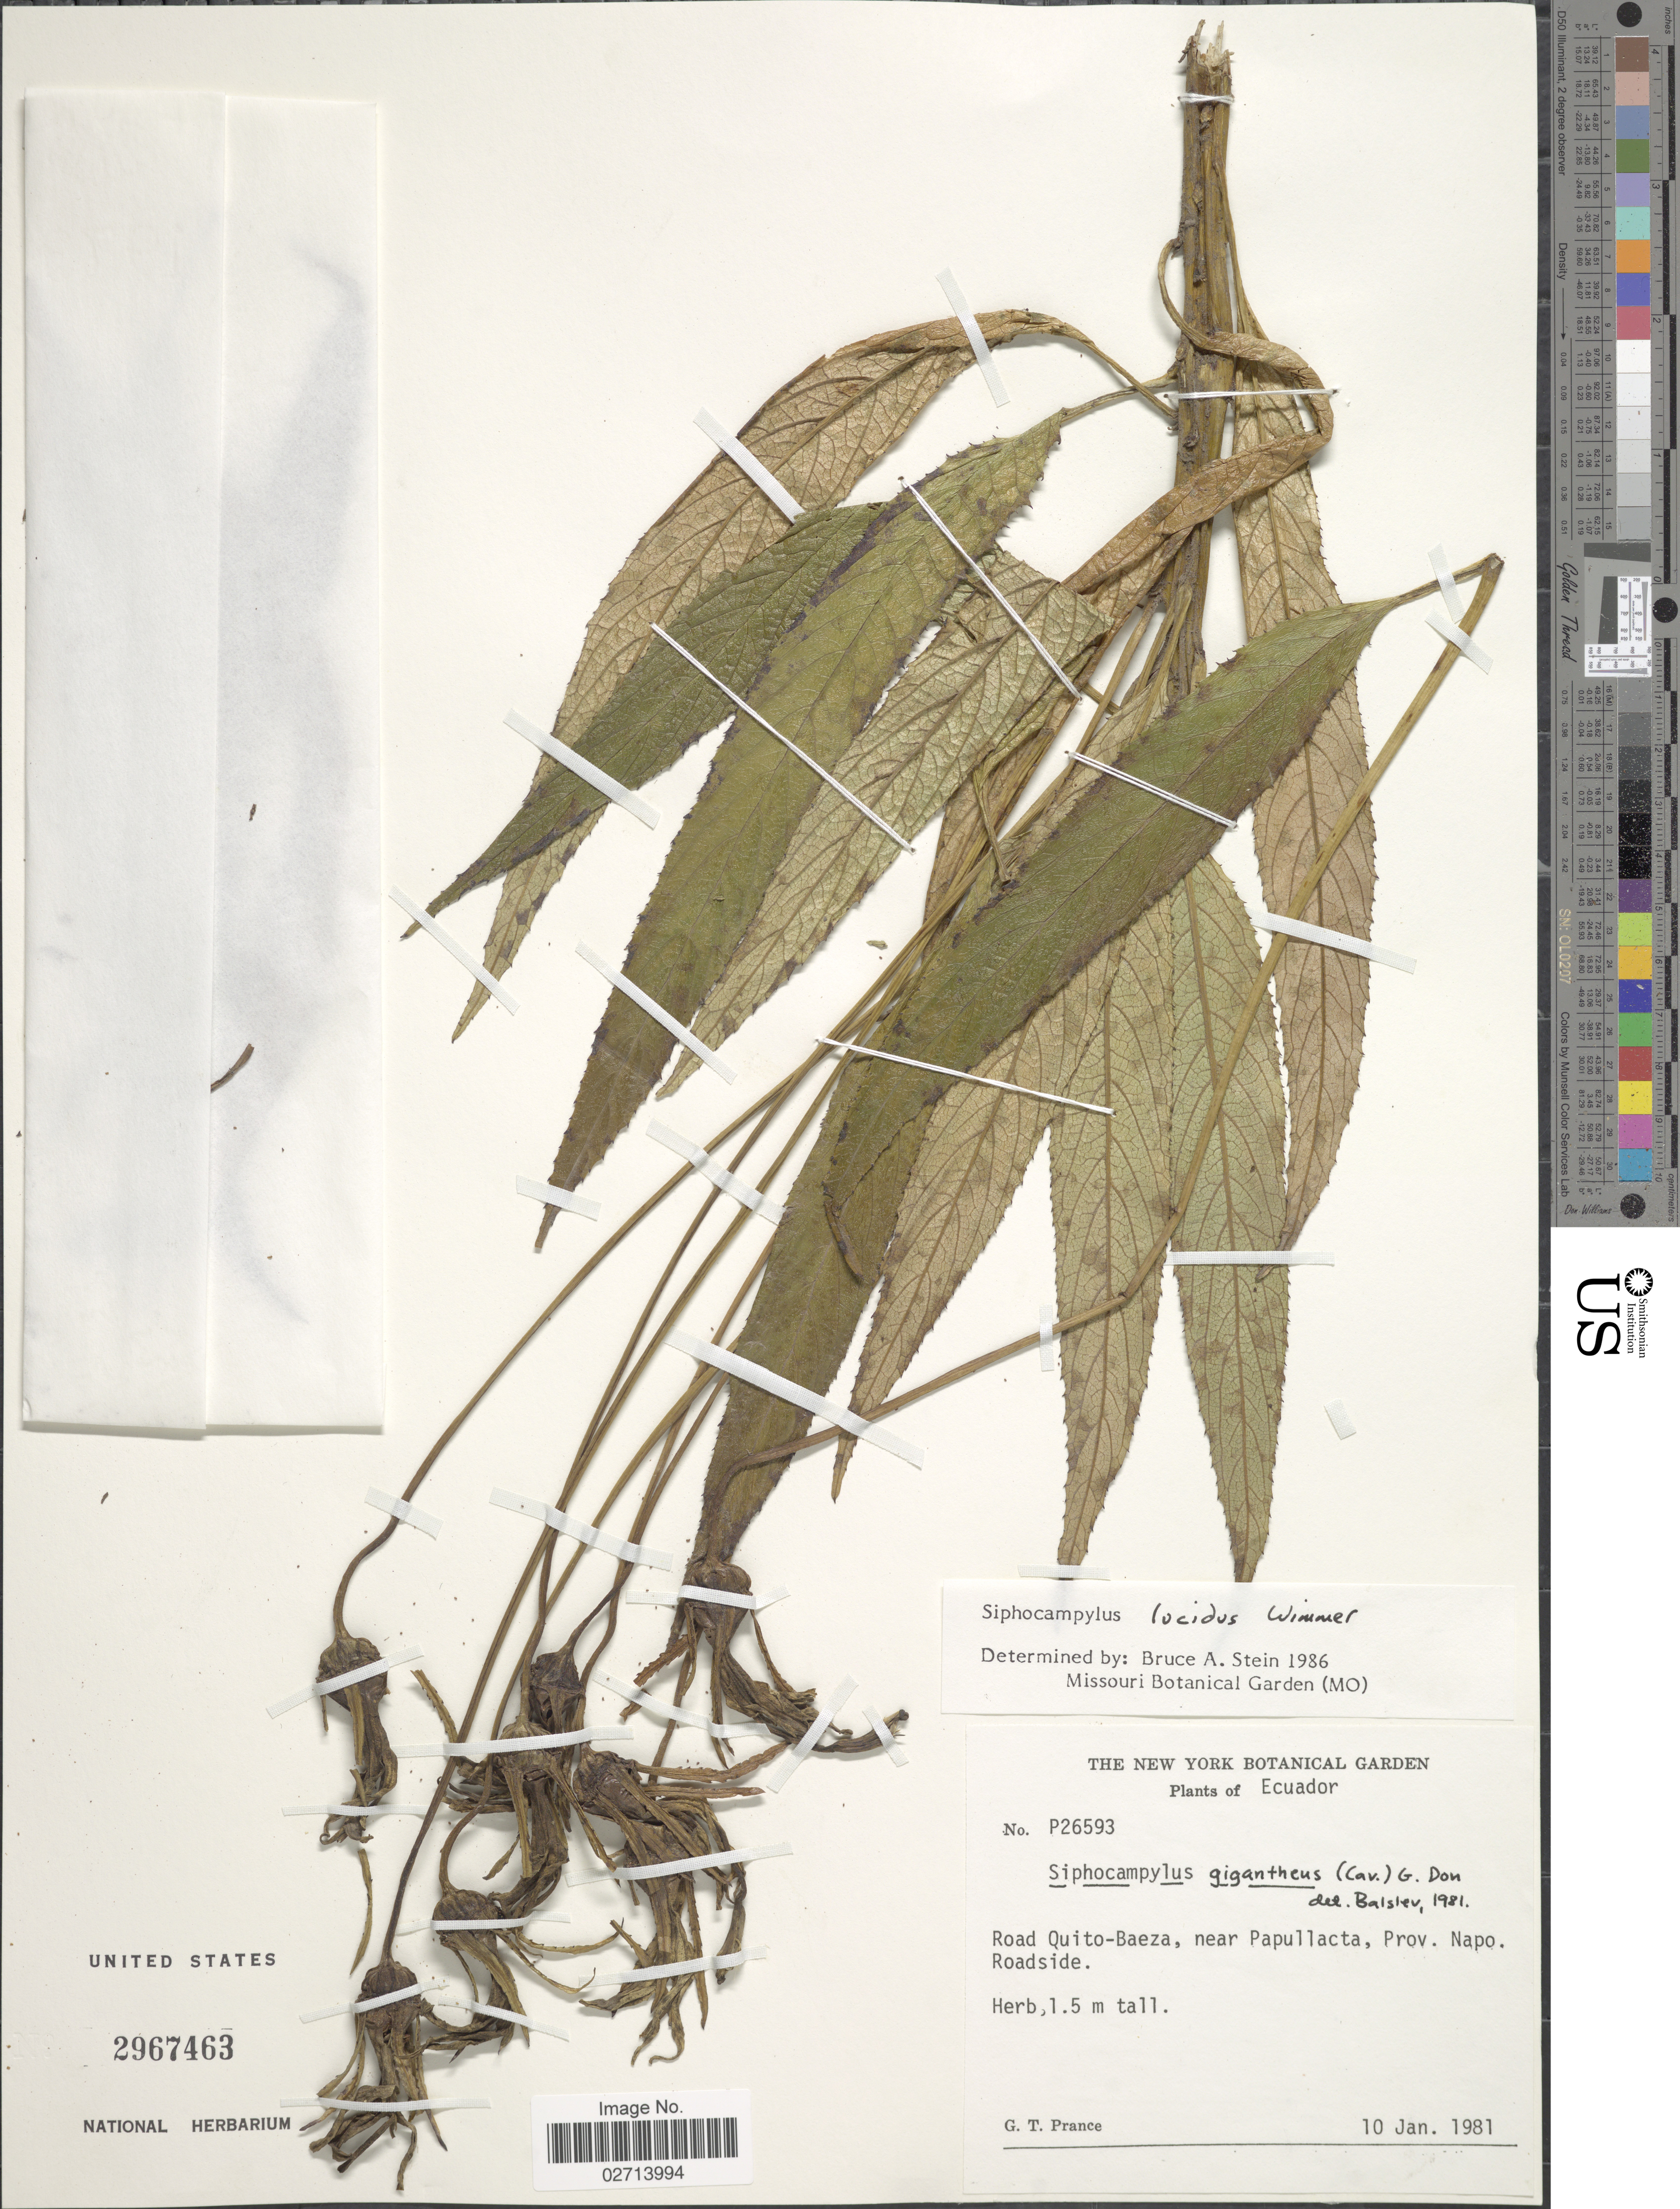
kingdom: Plantae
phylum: Tracheophyta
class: Magnoliopsida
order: Asterales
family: Campanulaceae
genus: Siphocampylus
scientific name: Siphocampylus lucidus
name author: E. Wimm.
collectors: G. T. Prance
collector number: P26593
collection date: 1981-01-10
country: Ecuador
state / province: Napo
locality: Road Quito-Baeza, near Papullacta, Prov. Napo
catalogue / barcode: US 2967463